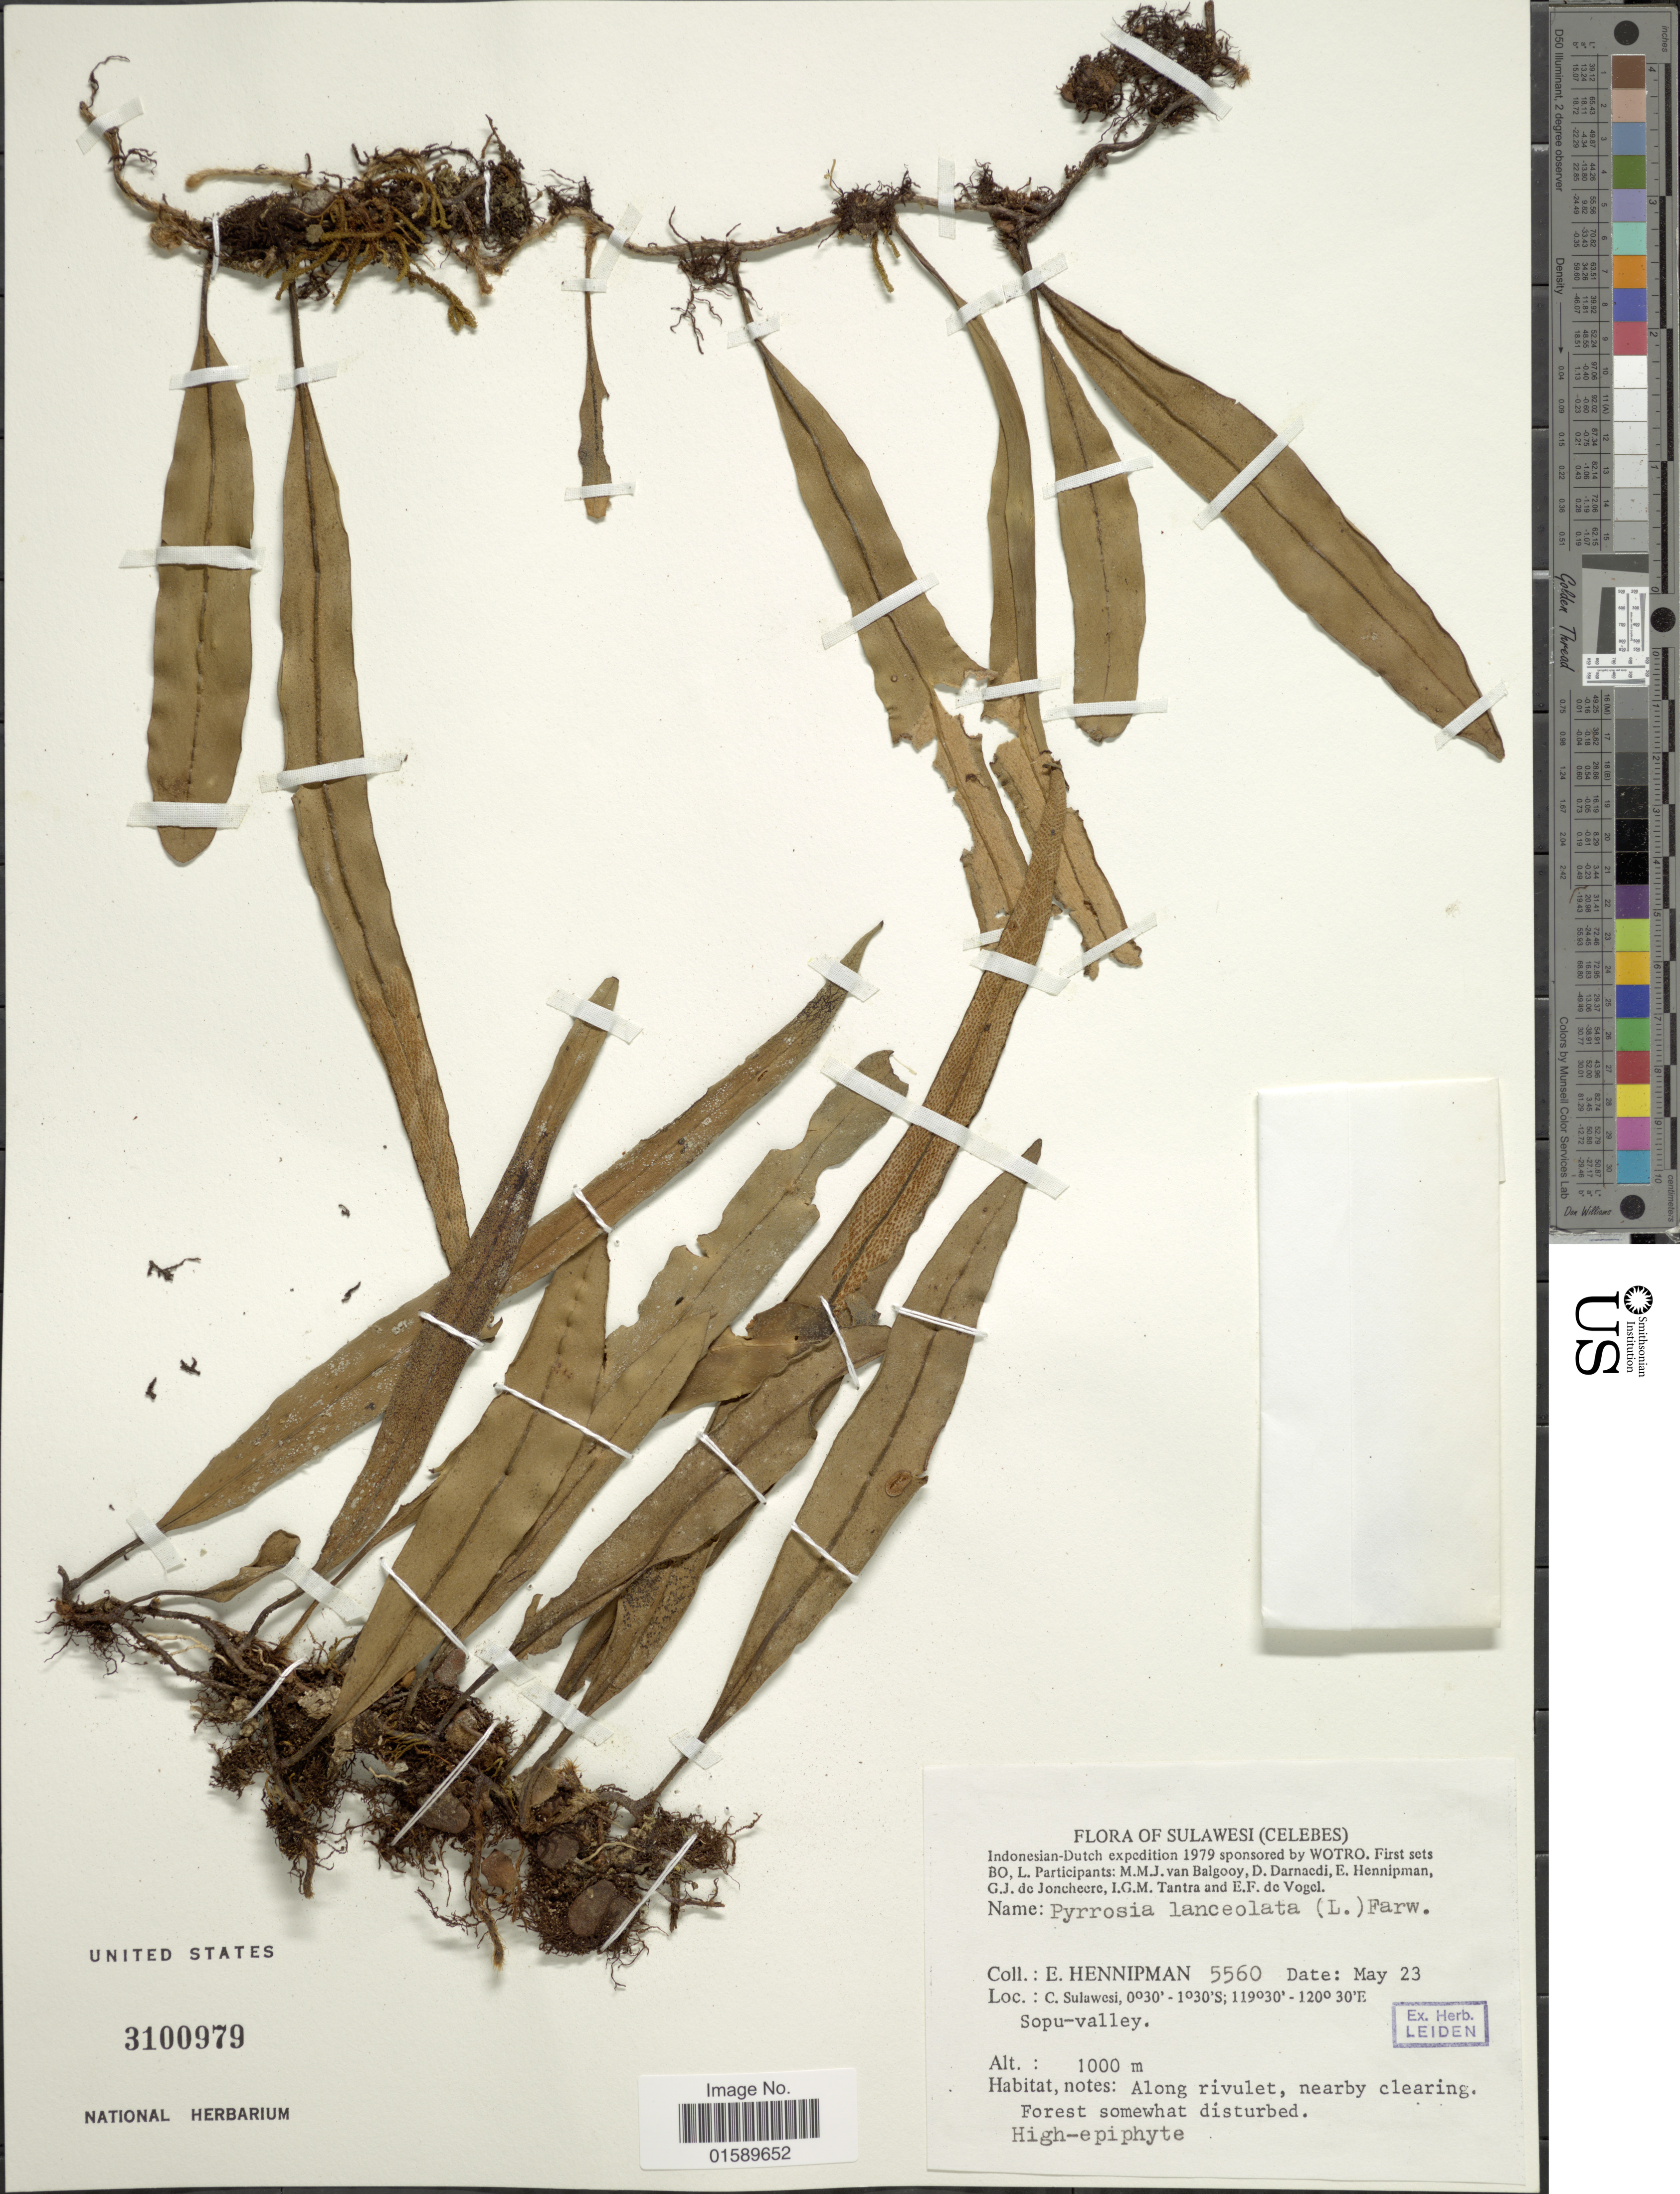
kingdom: Plantae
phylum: Tracheophyta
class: Polypodiopsida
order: Polypodiales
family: Polypodiaceae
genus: Pyrrosia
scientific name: Pyrrosia lanceolata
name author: (L.) Farw.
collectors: E. Hennipman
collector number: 5560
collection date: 1979-05-23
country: Indonesia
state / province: Sulawesi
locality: S. Sulawesi, Sopu-valley. Sulawesi (Celebes).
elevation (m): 1000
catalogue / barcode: US 3100979